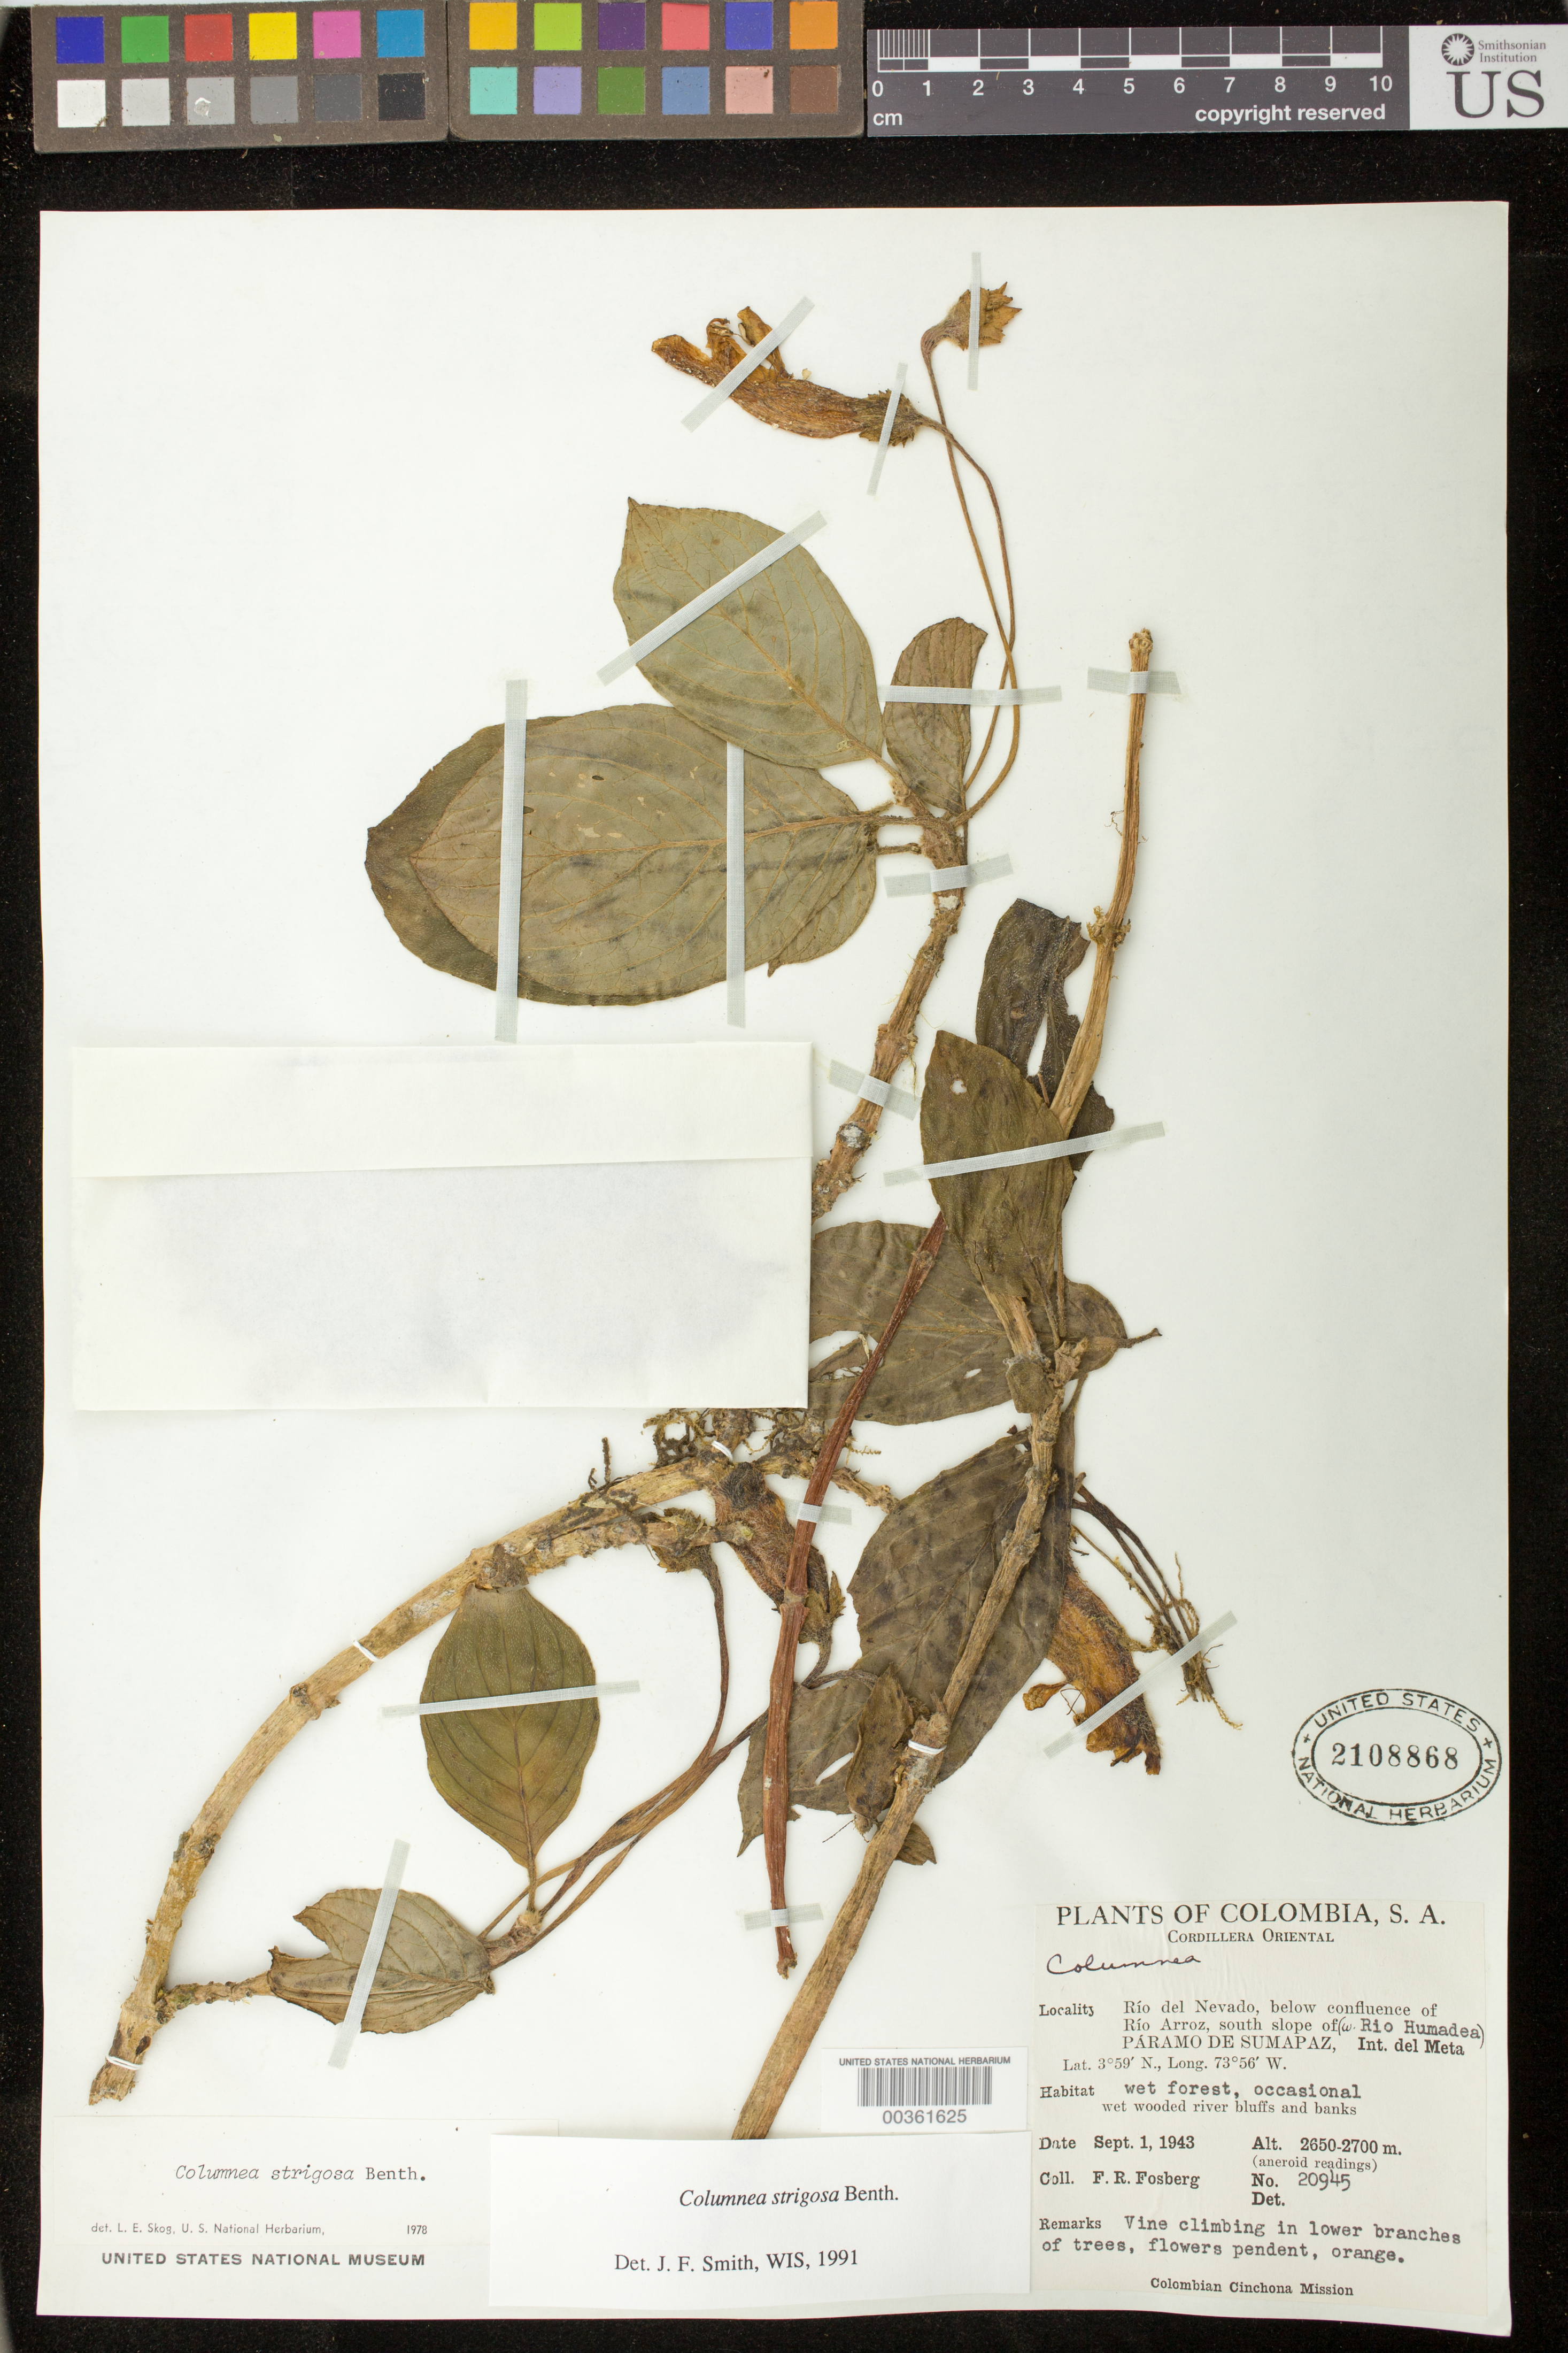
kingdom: Plantae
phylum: Tracheophyta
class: Magnoliopsida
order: Lamiales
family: Gesneriaceae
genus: Columnea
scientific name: Columnea strigosa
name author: Benth.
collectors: F. R. Fosberg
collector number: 20945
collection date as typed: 01 Sep 1943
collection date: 1943-09-01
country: Colombia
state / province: Meta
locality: Cordillera Oriental, Rio del Nevado, below confluence of Rio Arroz, S slope of Paramo de Sumapaz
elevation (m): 2650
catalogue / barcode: US 2108868